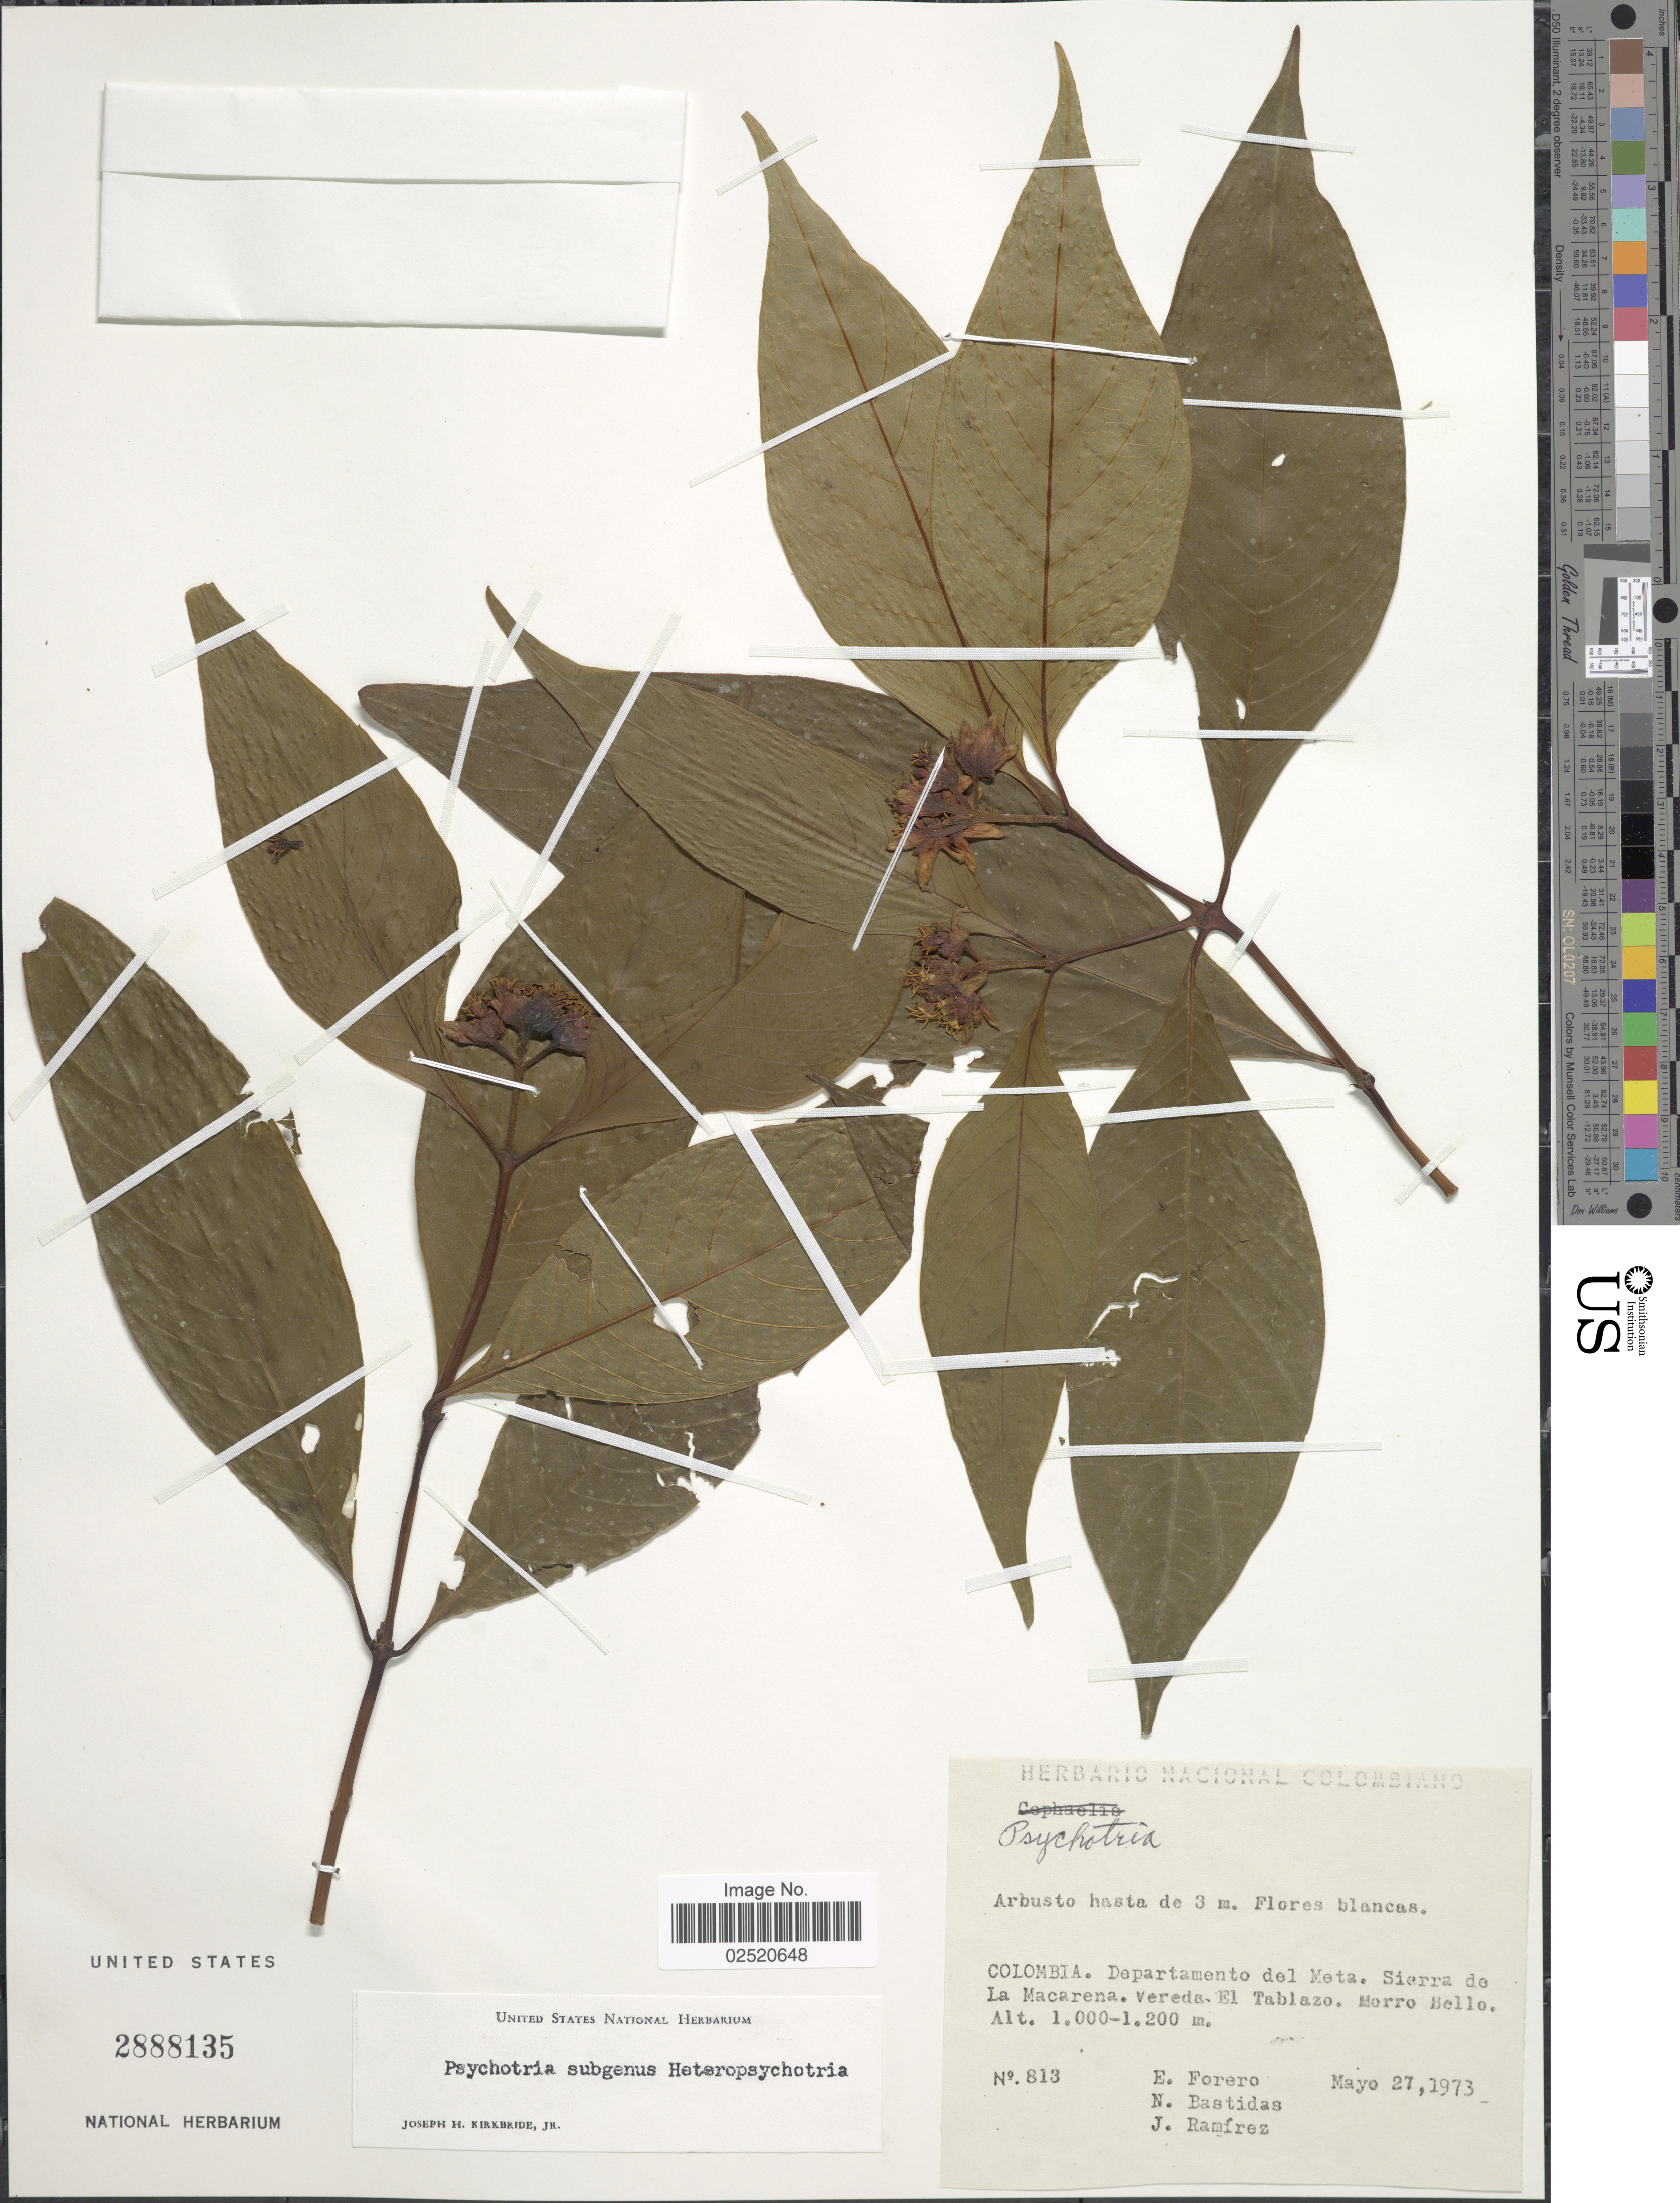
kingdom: Plantae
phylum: Tracheophyta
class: Magnoliopsida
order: Gentianales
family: Rubiaceae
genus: Psychotria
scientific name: Psychotria sp.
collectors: E. Forero, N. Bastidas & J. Ramírez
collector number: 813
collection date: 1973-05-27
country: Colombia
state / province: Meta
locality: Sierra de La Macarena. Vereda. El Tablazo. Morro Bello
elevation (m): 1000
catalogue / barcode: US 2888135